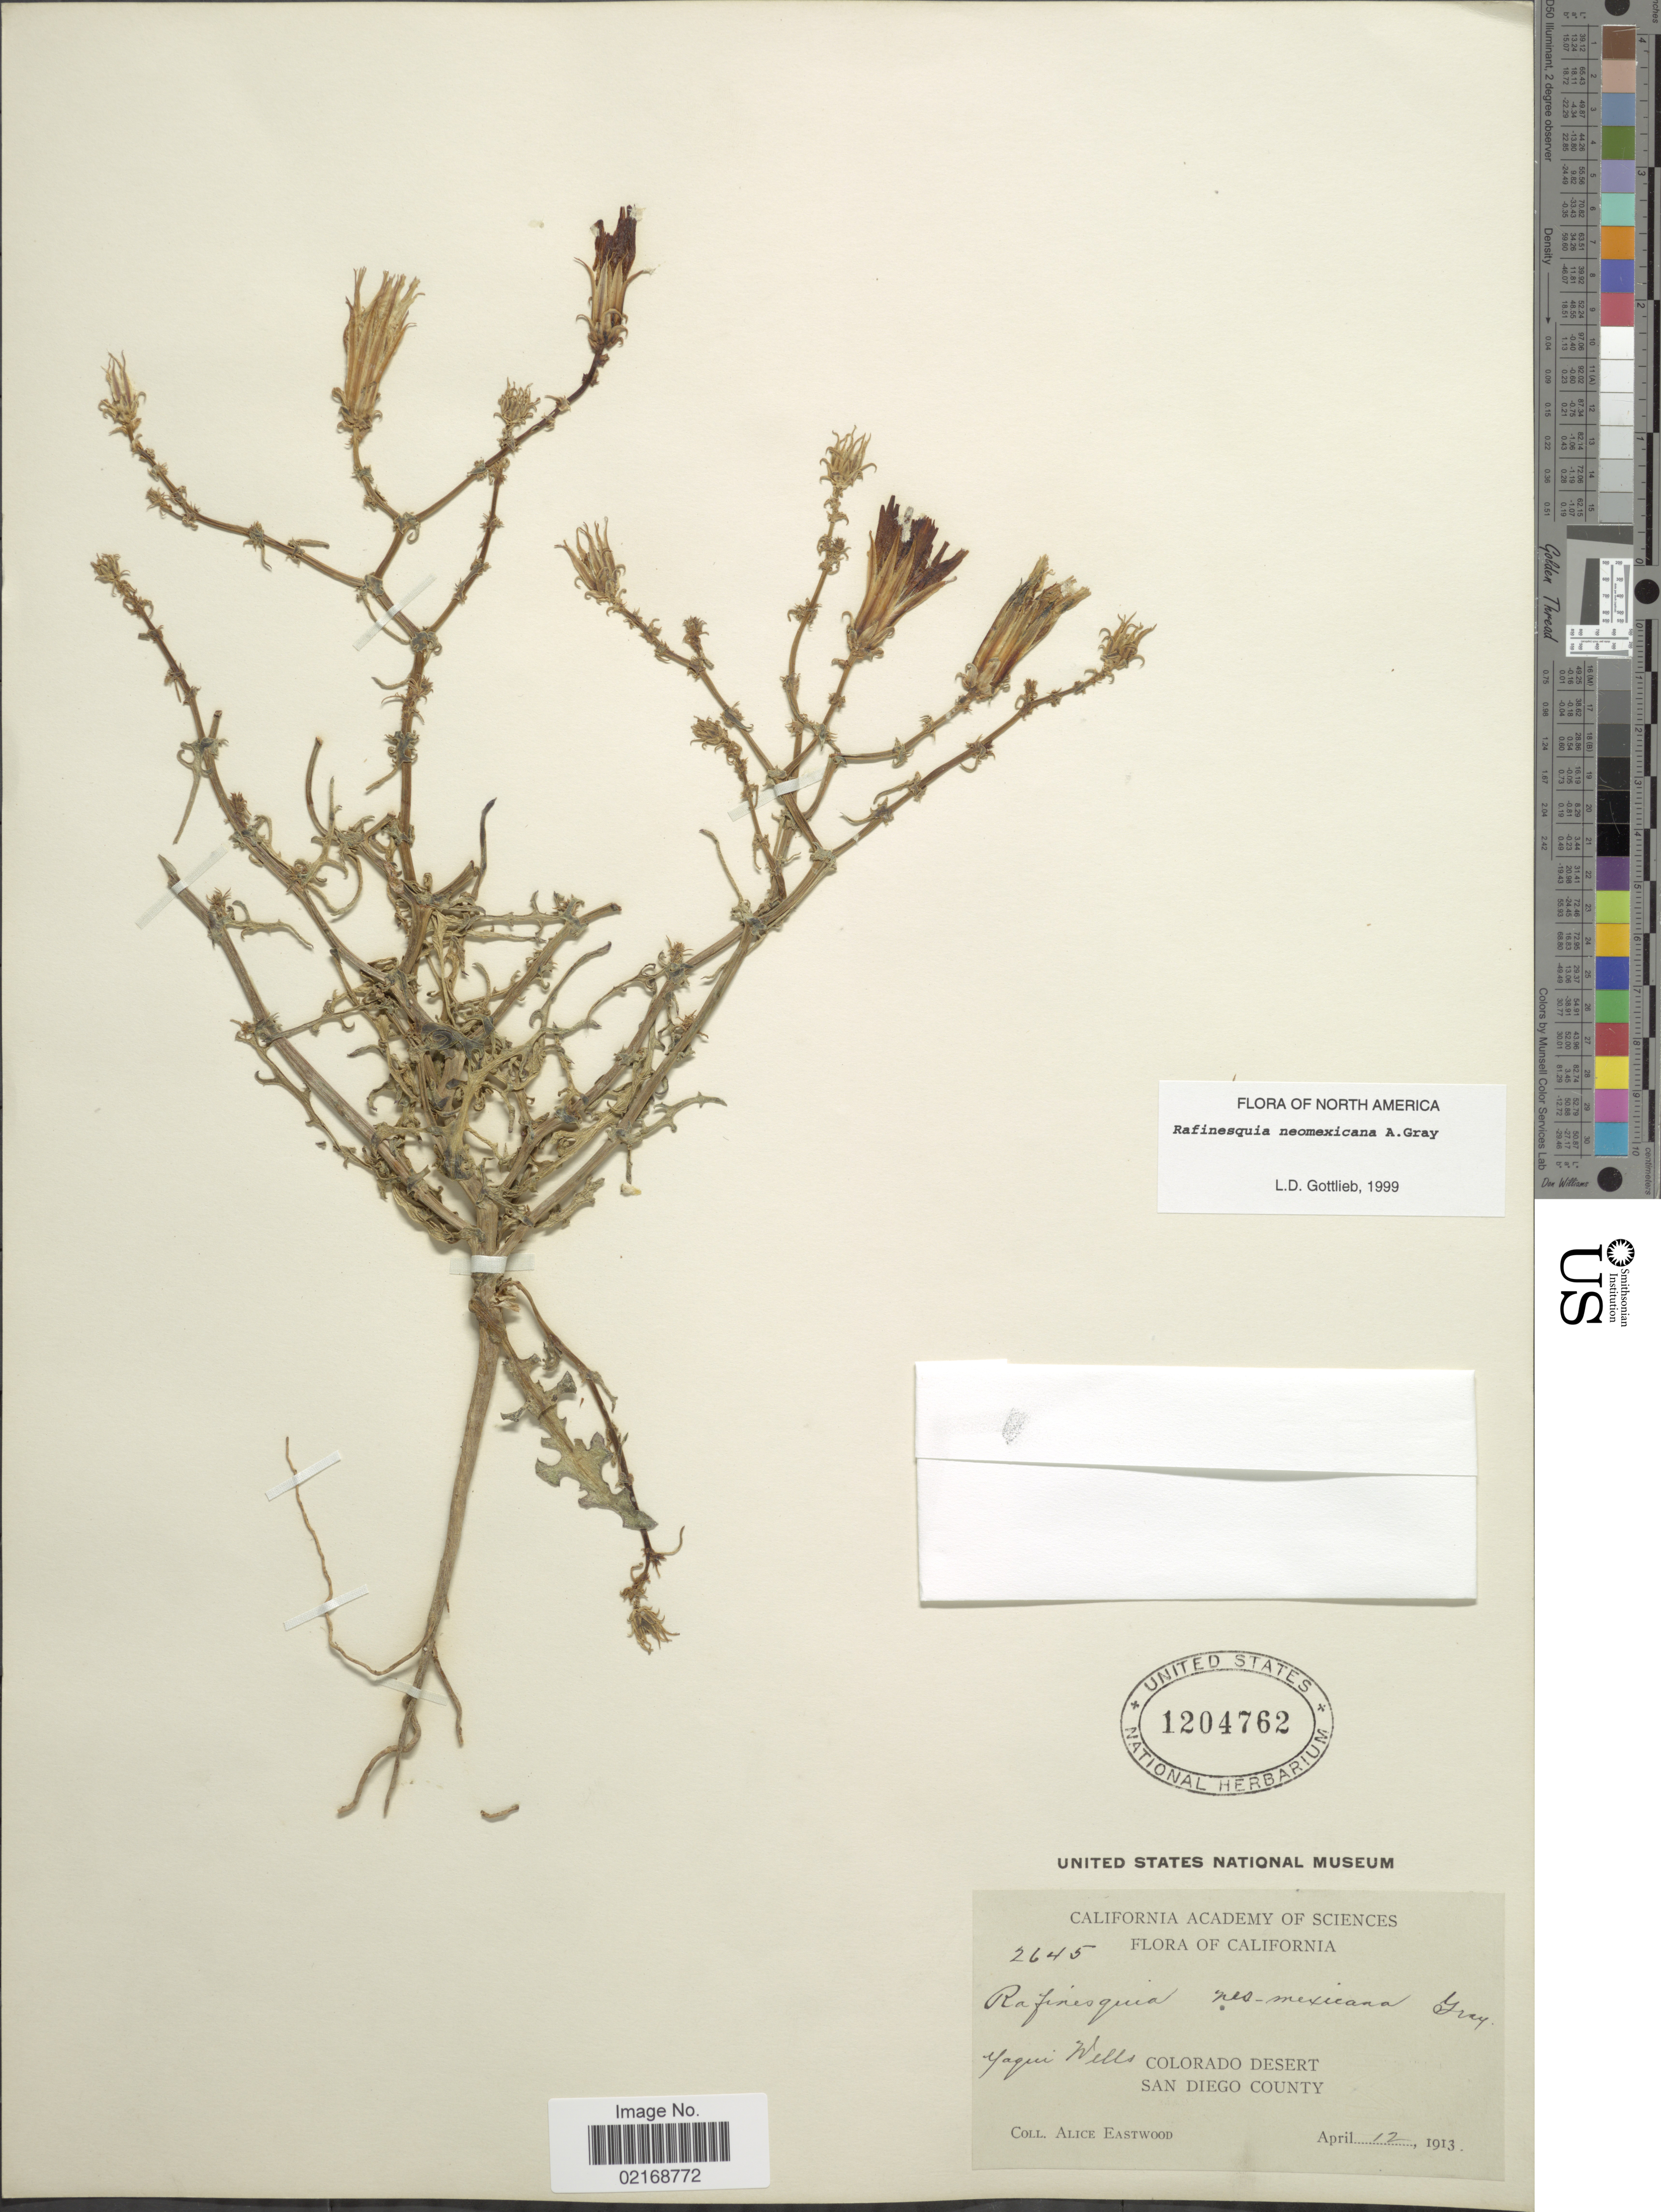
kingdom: Plantae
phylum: Tracheophyta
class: Magnoliopsida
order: Asterales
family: Asteraceae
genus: Rafinesquia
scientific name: Rafinesquia neomexicana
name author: A. Gray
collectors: A. Eastwood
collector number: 2645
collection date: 1913-04-12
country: United States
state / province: California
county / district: San Diego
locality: Yaqui Well, Colorado Desert, San Diego County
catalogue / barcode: US 1204762